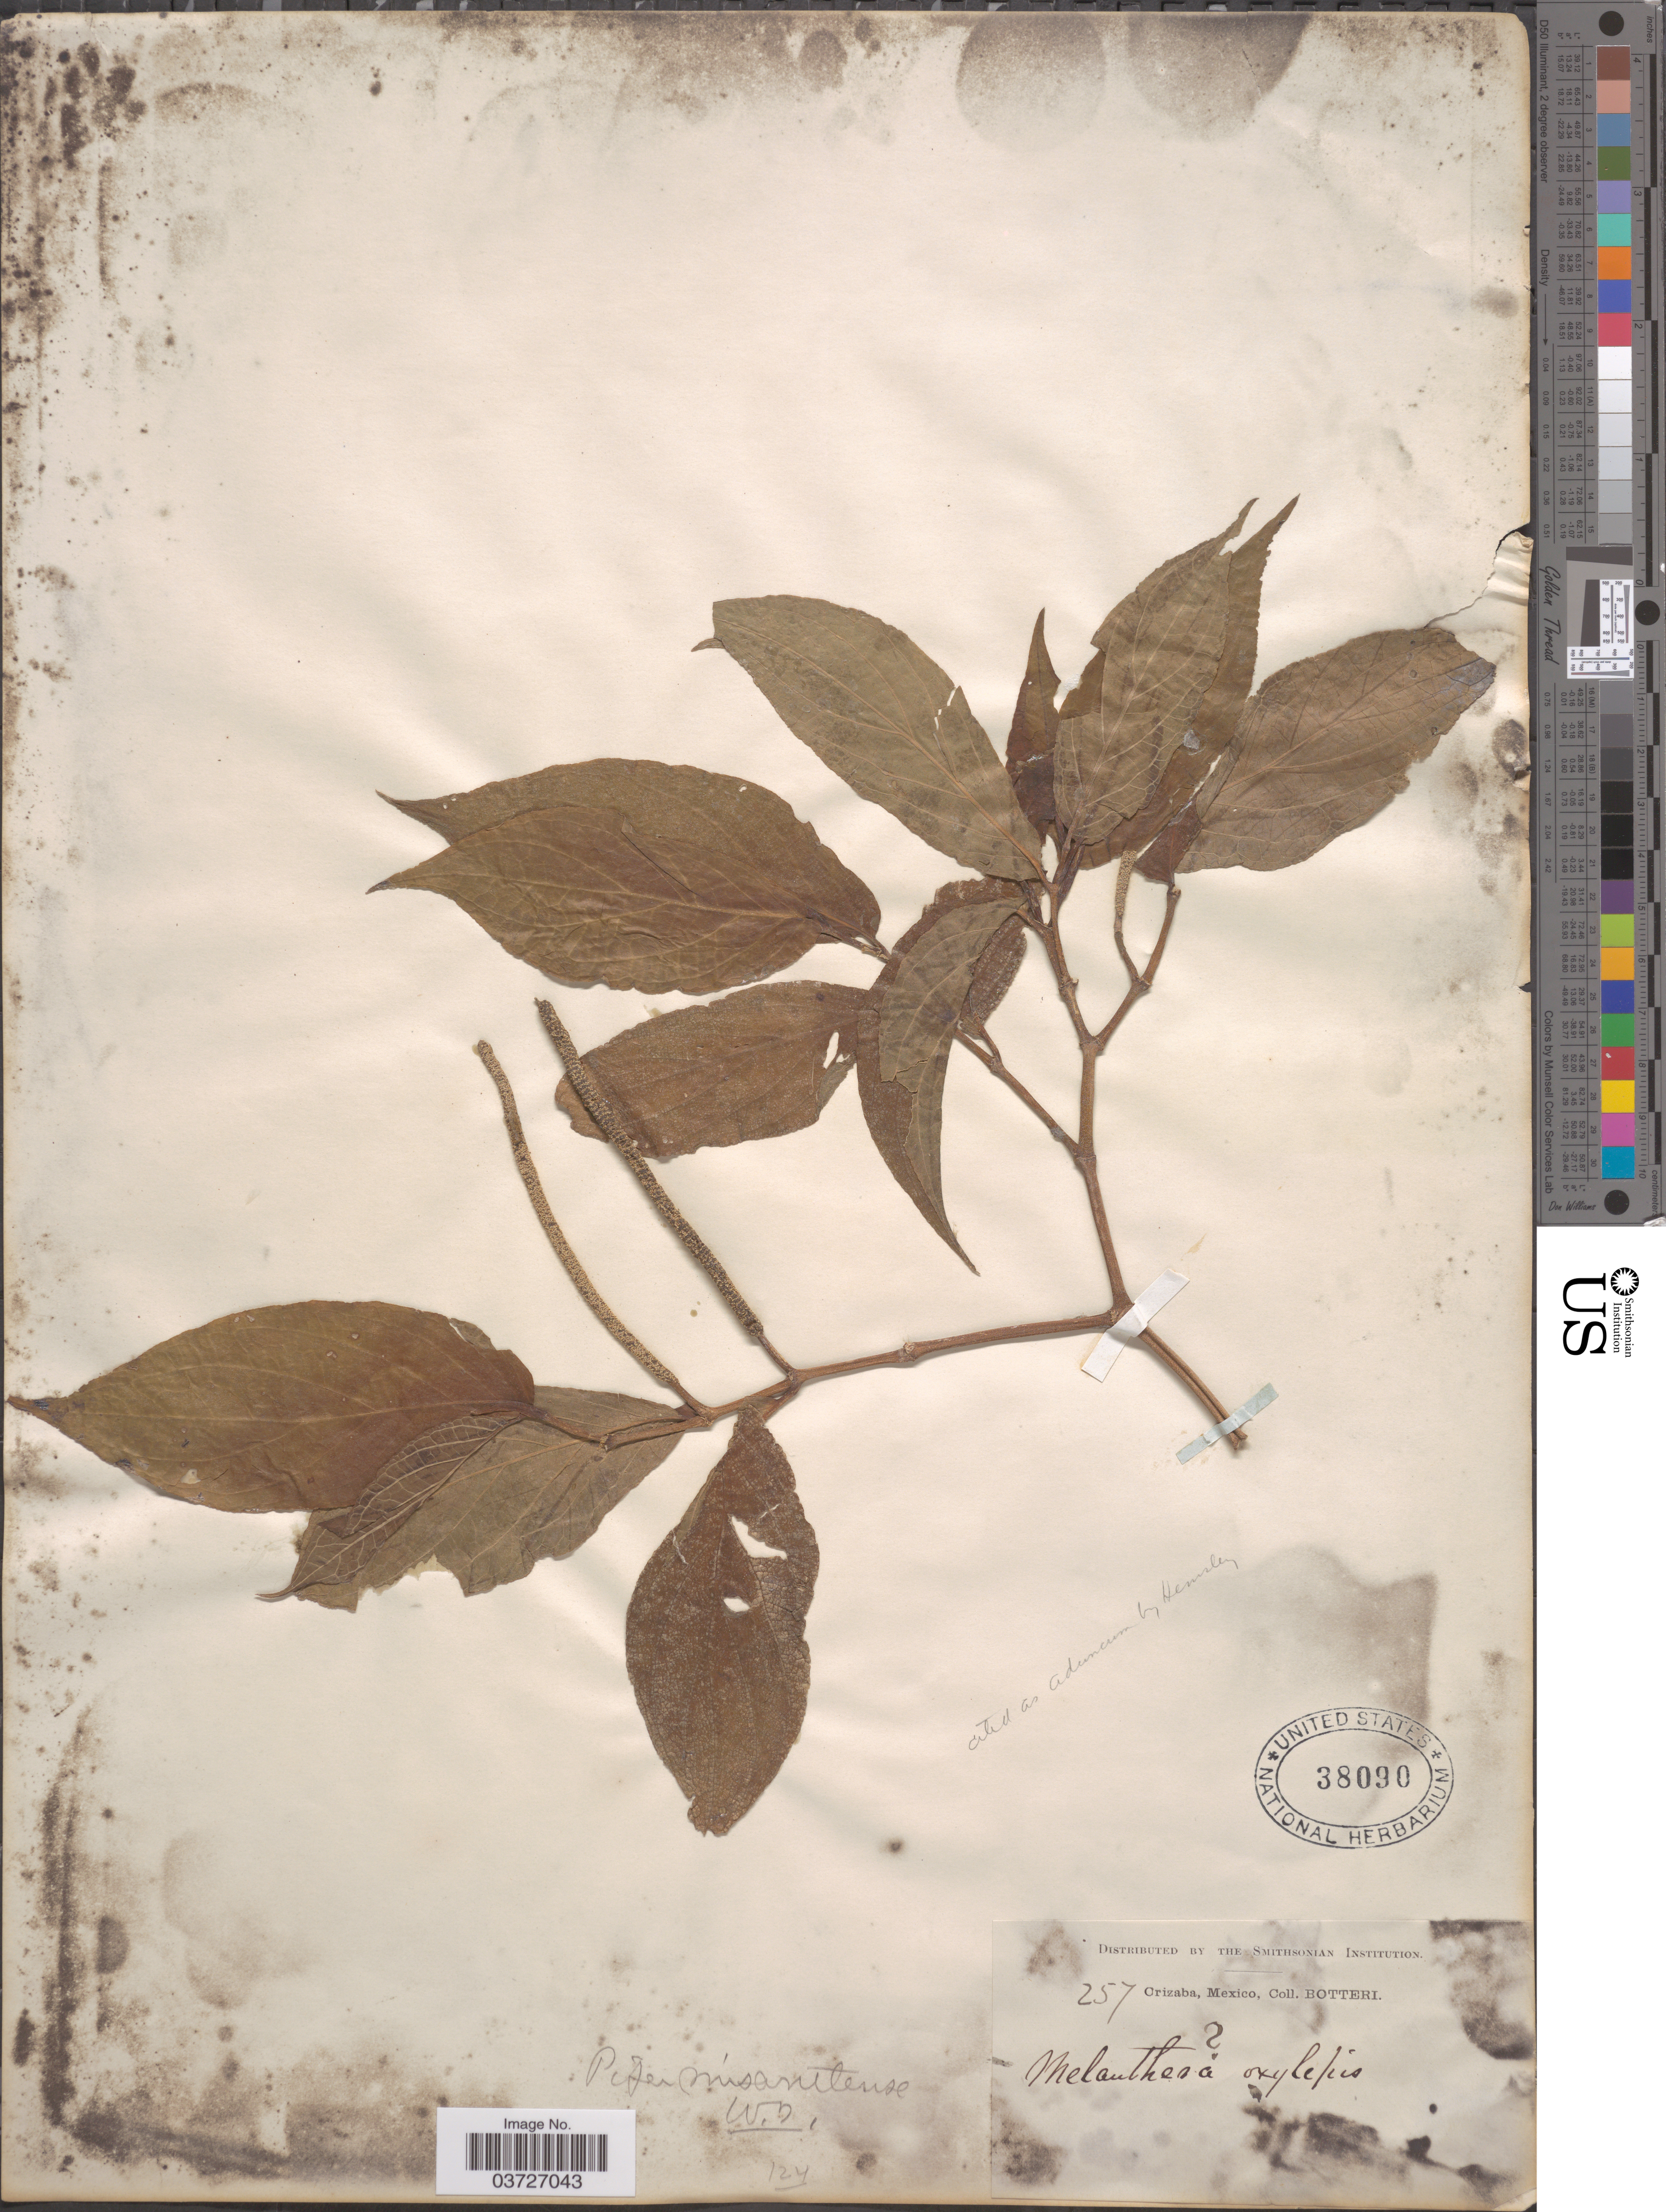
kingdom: Plantae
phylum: Tracheophyta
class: Magnoliopsida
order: Piperales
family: Piperaceae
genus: Piper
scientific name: Piper misantlense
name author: C. DC.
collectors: -. Botteri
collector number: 257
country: Mexico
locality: Orizaba.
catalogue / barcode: US 38090